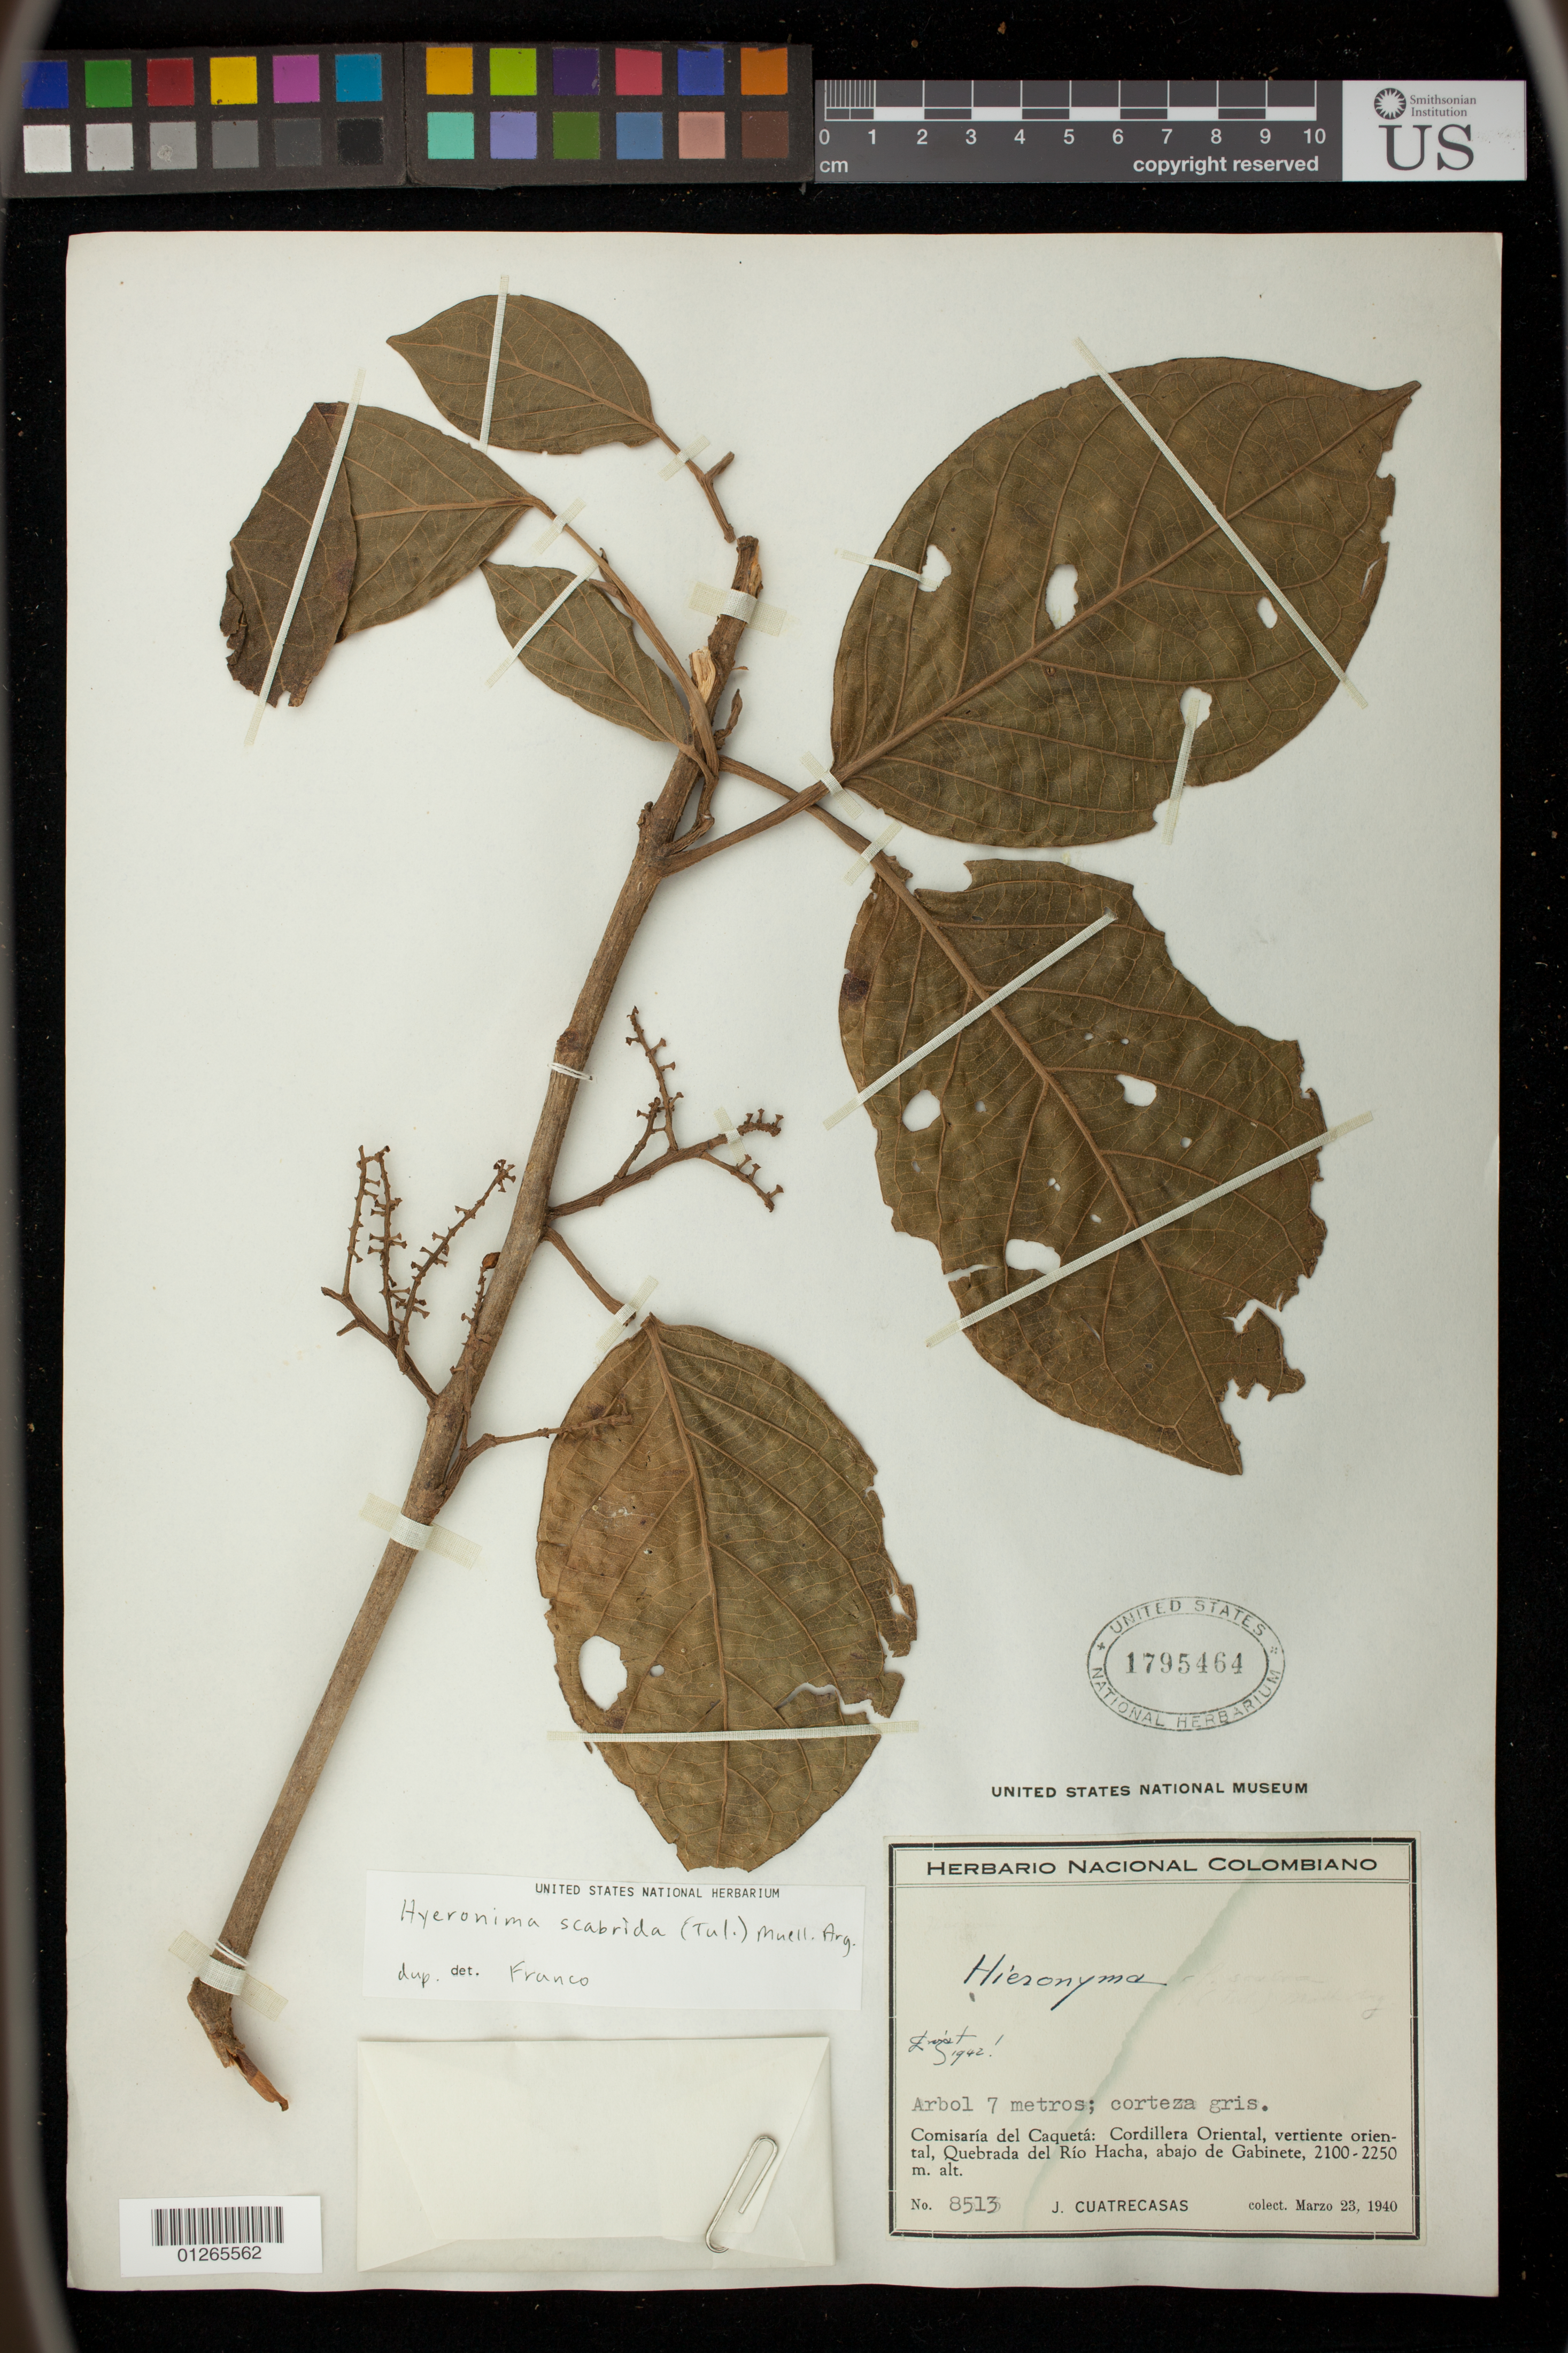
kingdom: Plantae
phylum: Tracheophyta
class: Magnoliopsida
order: Malpighiales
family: Phyllanthaceae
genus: Hieronyma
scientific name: Hieronyma scabrida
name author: (Tul.) Müll. Arg.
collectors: J. Cuatrecasas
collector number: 8513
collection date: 1940-03-23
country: Colombia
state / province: Caquetá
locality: Siera de Perija, eastern of Manaure, Hoya de Rio Manaure: San Antonio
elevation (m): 2100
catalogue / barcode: US 1795464